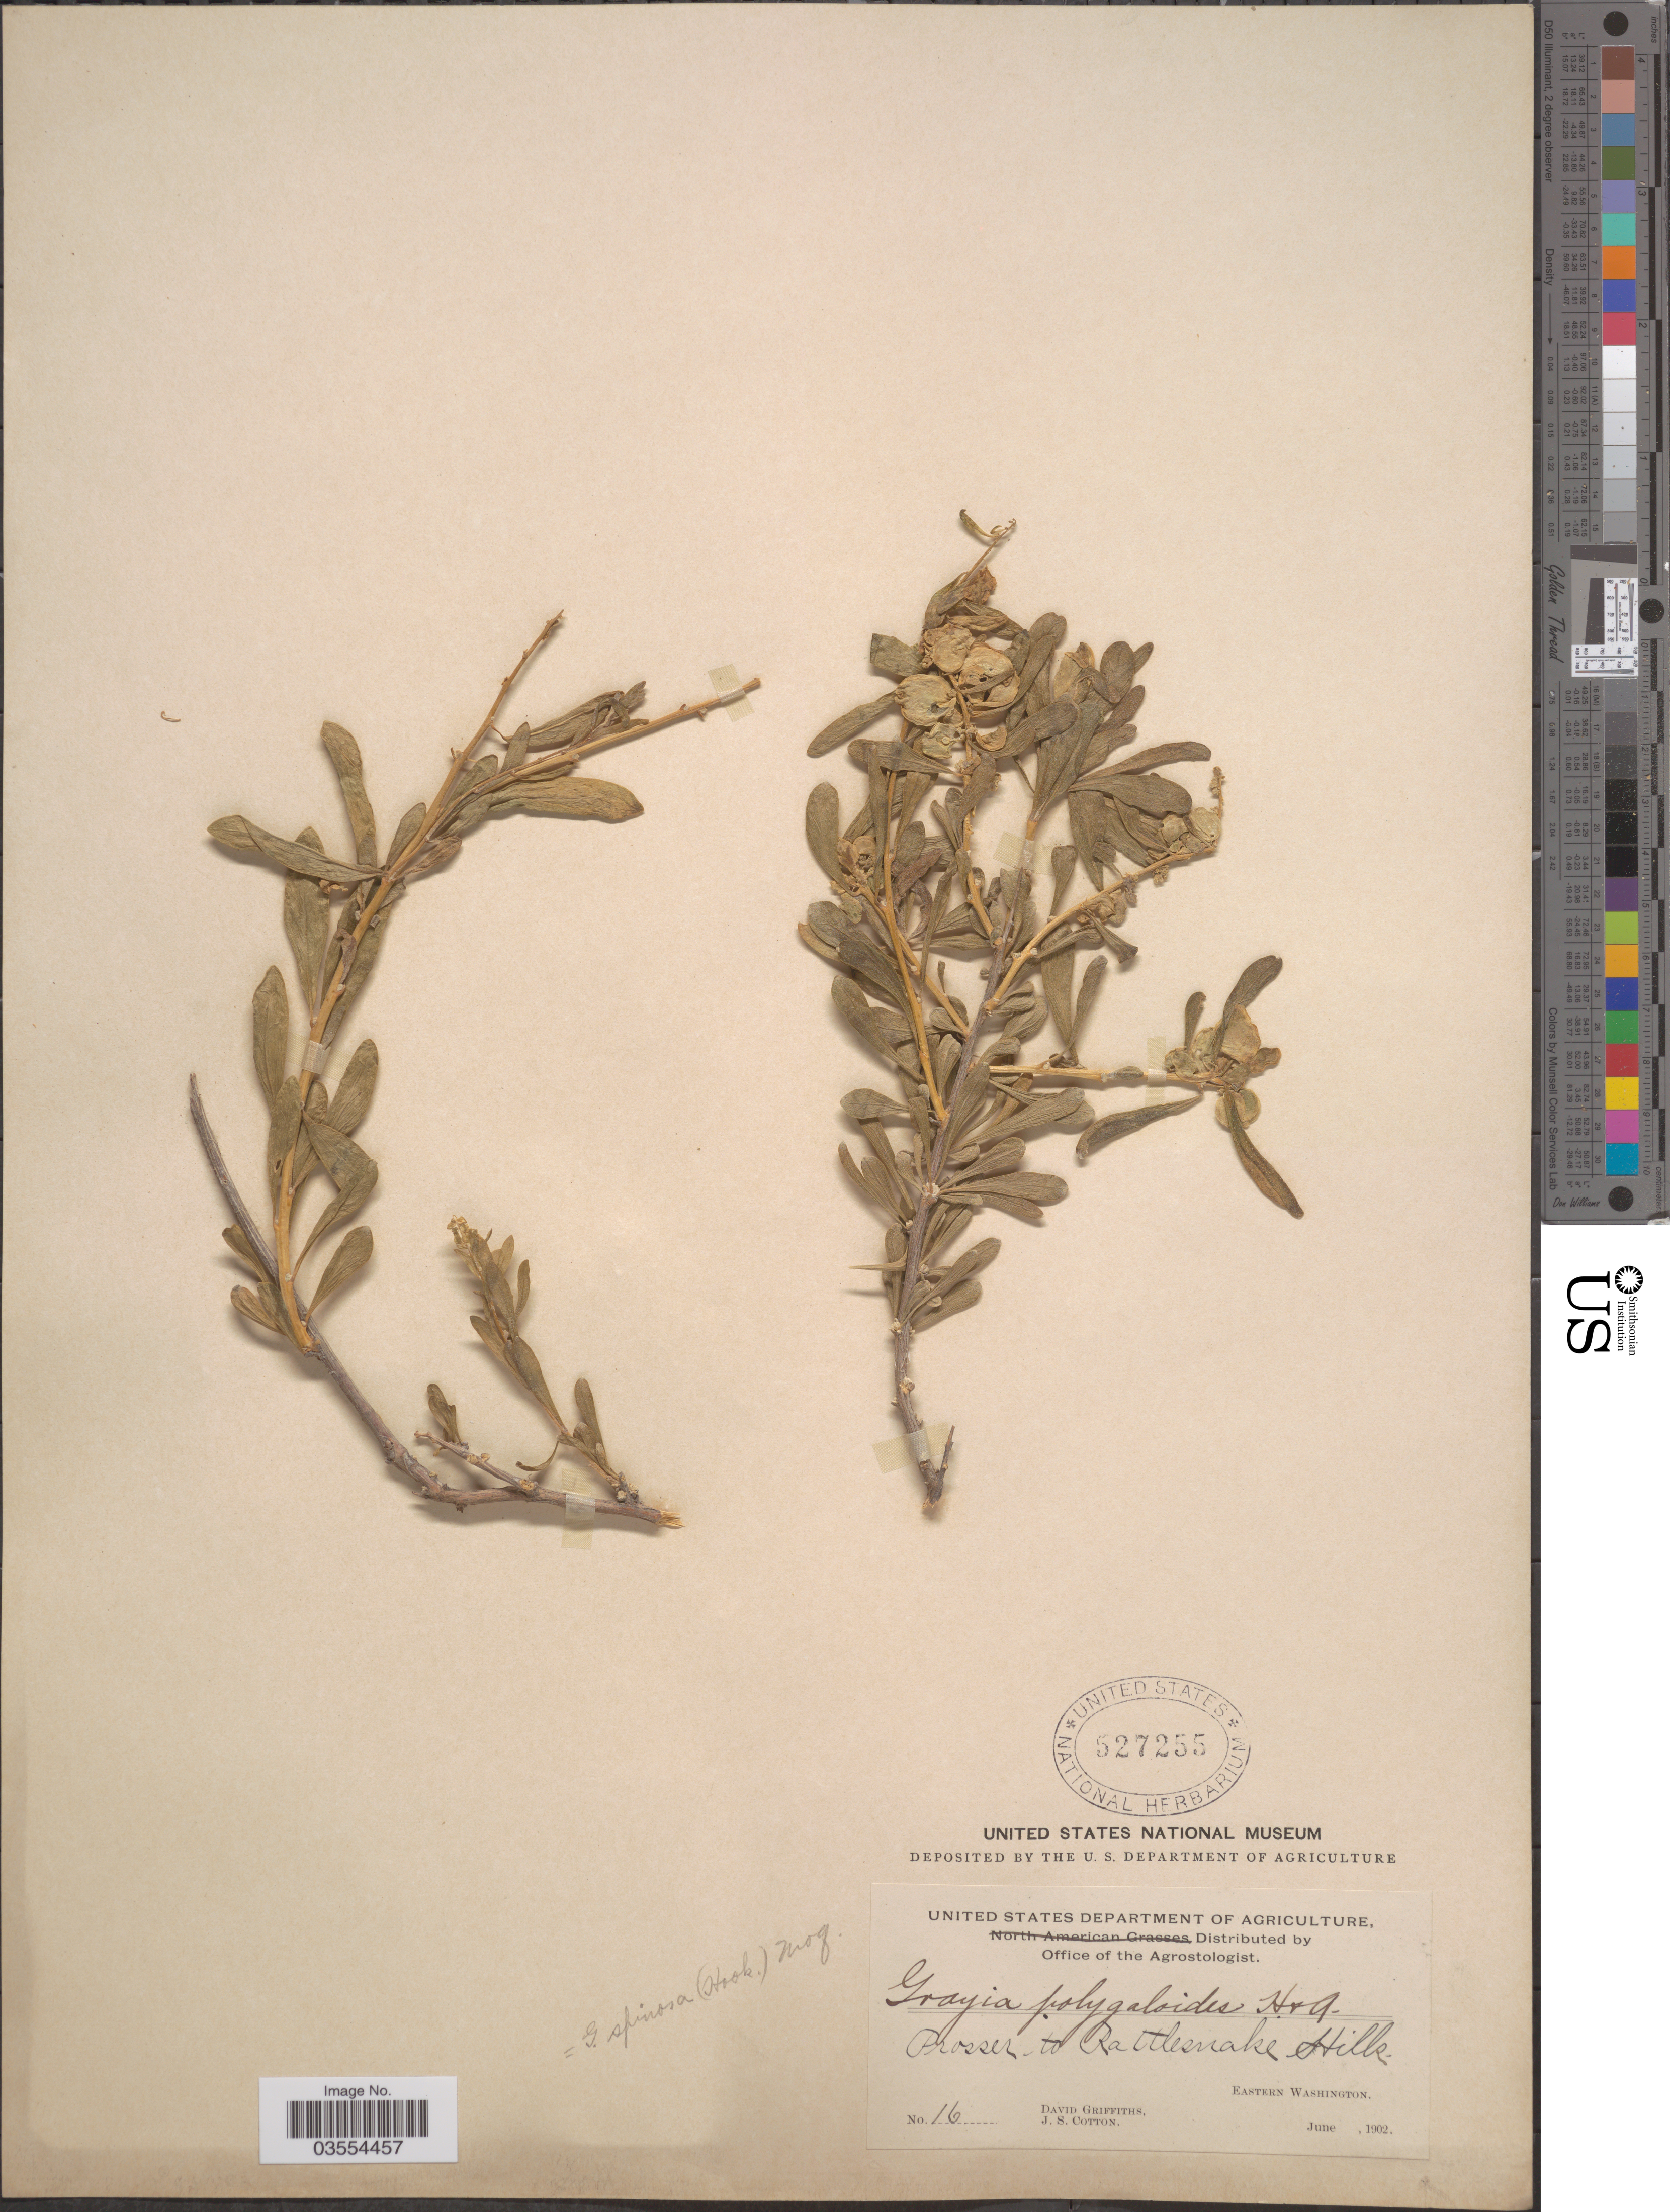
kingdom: Plantae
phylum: Tracheophyta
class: Magnoliopsida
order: Caryophyllales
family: Amaranthaceae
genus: Grayia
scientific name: Grayia spinosa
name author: (Hook.) Moq.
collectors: D. Griffiths & J. S. Cotton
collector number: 16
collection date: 1902-06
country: United States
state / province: Washington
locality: Prosser to Rattlesnake Hills. Eastern Washington.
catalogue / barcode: US 527255